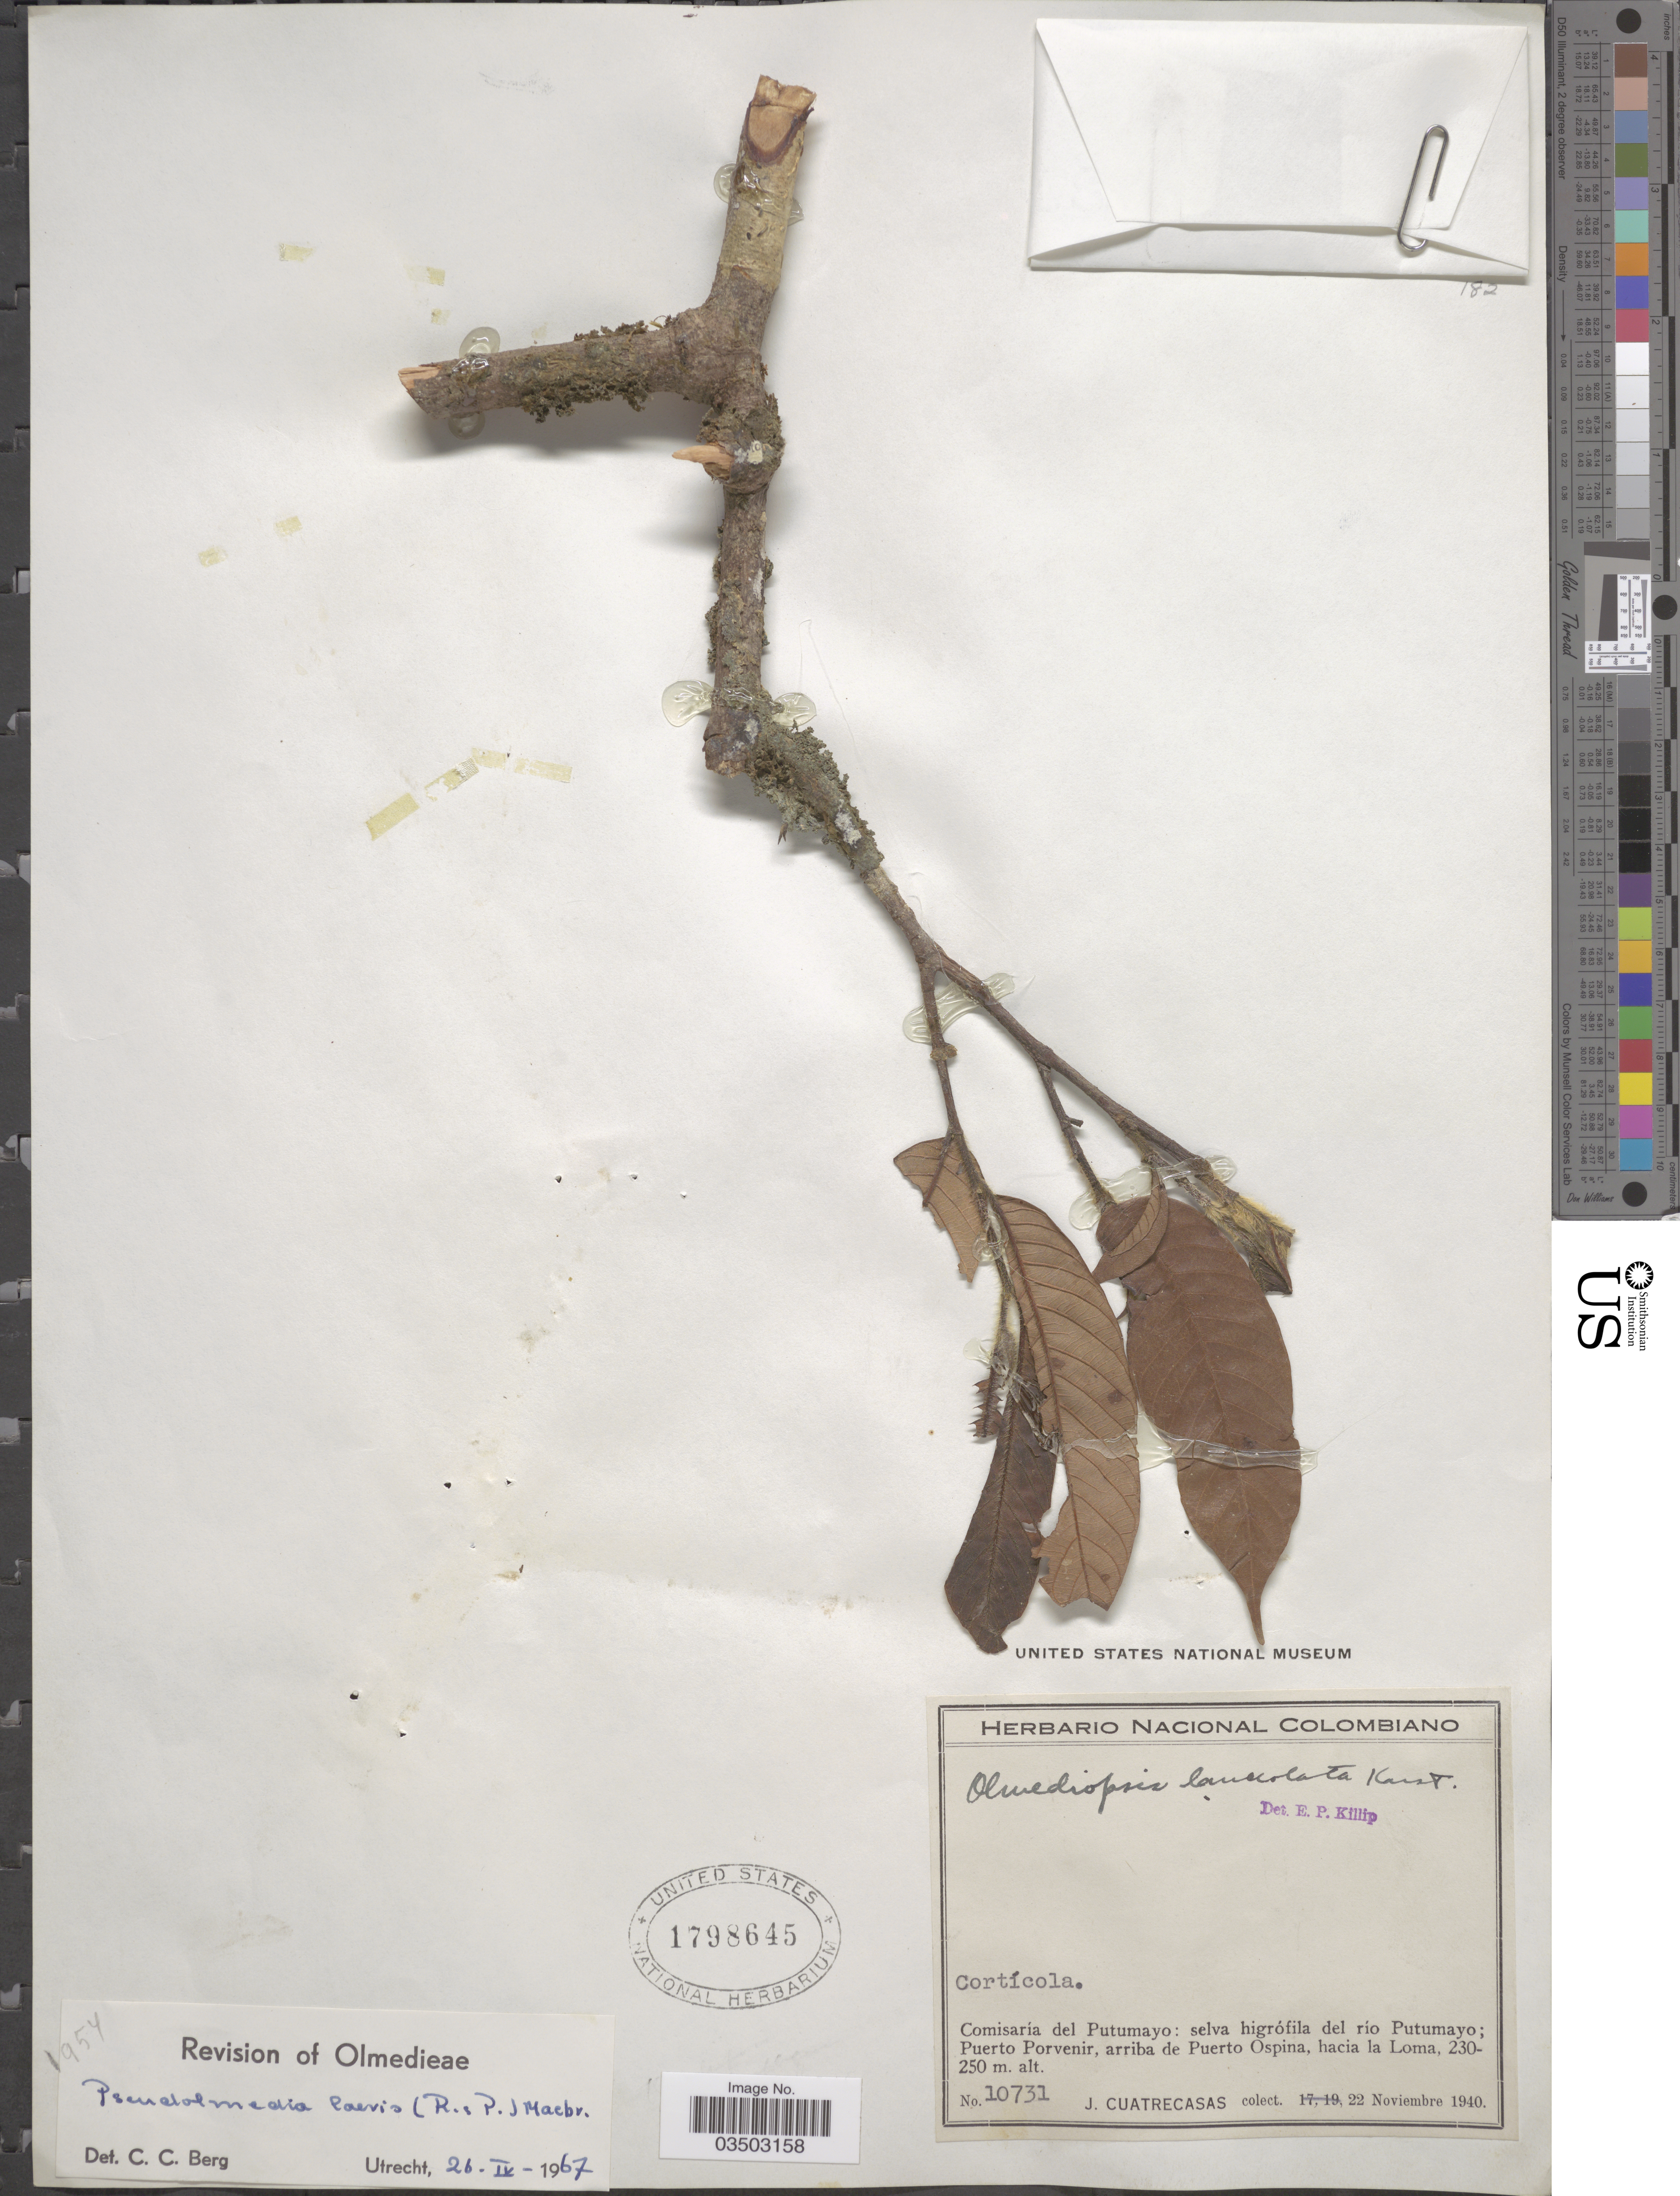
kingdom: Plantae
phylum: Tracheophyta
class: Magnoliopsida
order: Rosales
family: Moraceae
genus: Pseudolmedia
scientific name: Pseudolmedia laevis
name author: (Ruiz & Pav.) J.F. Macbr.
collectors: J. Cuatrecasas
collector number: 10731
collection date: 1940-11-22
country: Colombia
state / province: Putumayo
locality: Comisaría del Putumayo: selva higrófila del río Putumayo; Puerto Porvenir, arriba de Puerto Ospina, hacia la Loma.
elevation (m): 230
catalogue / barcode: US 1798645